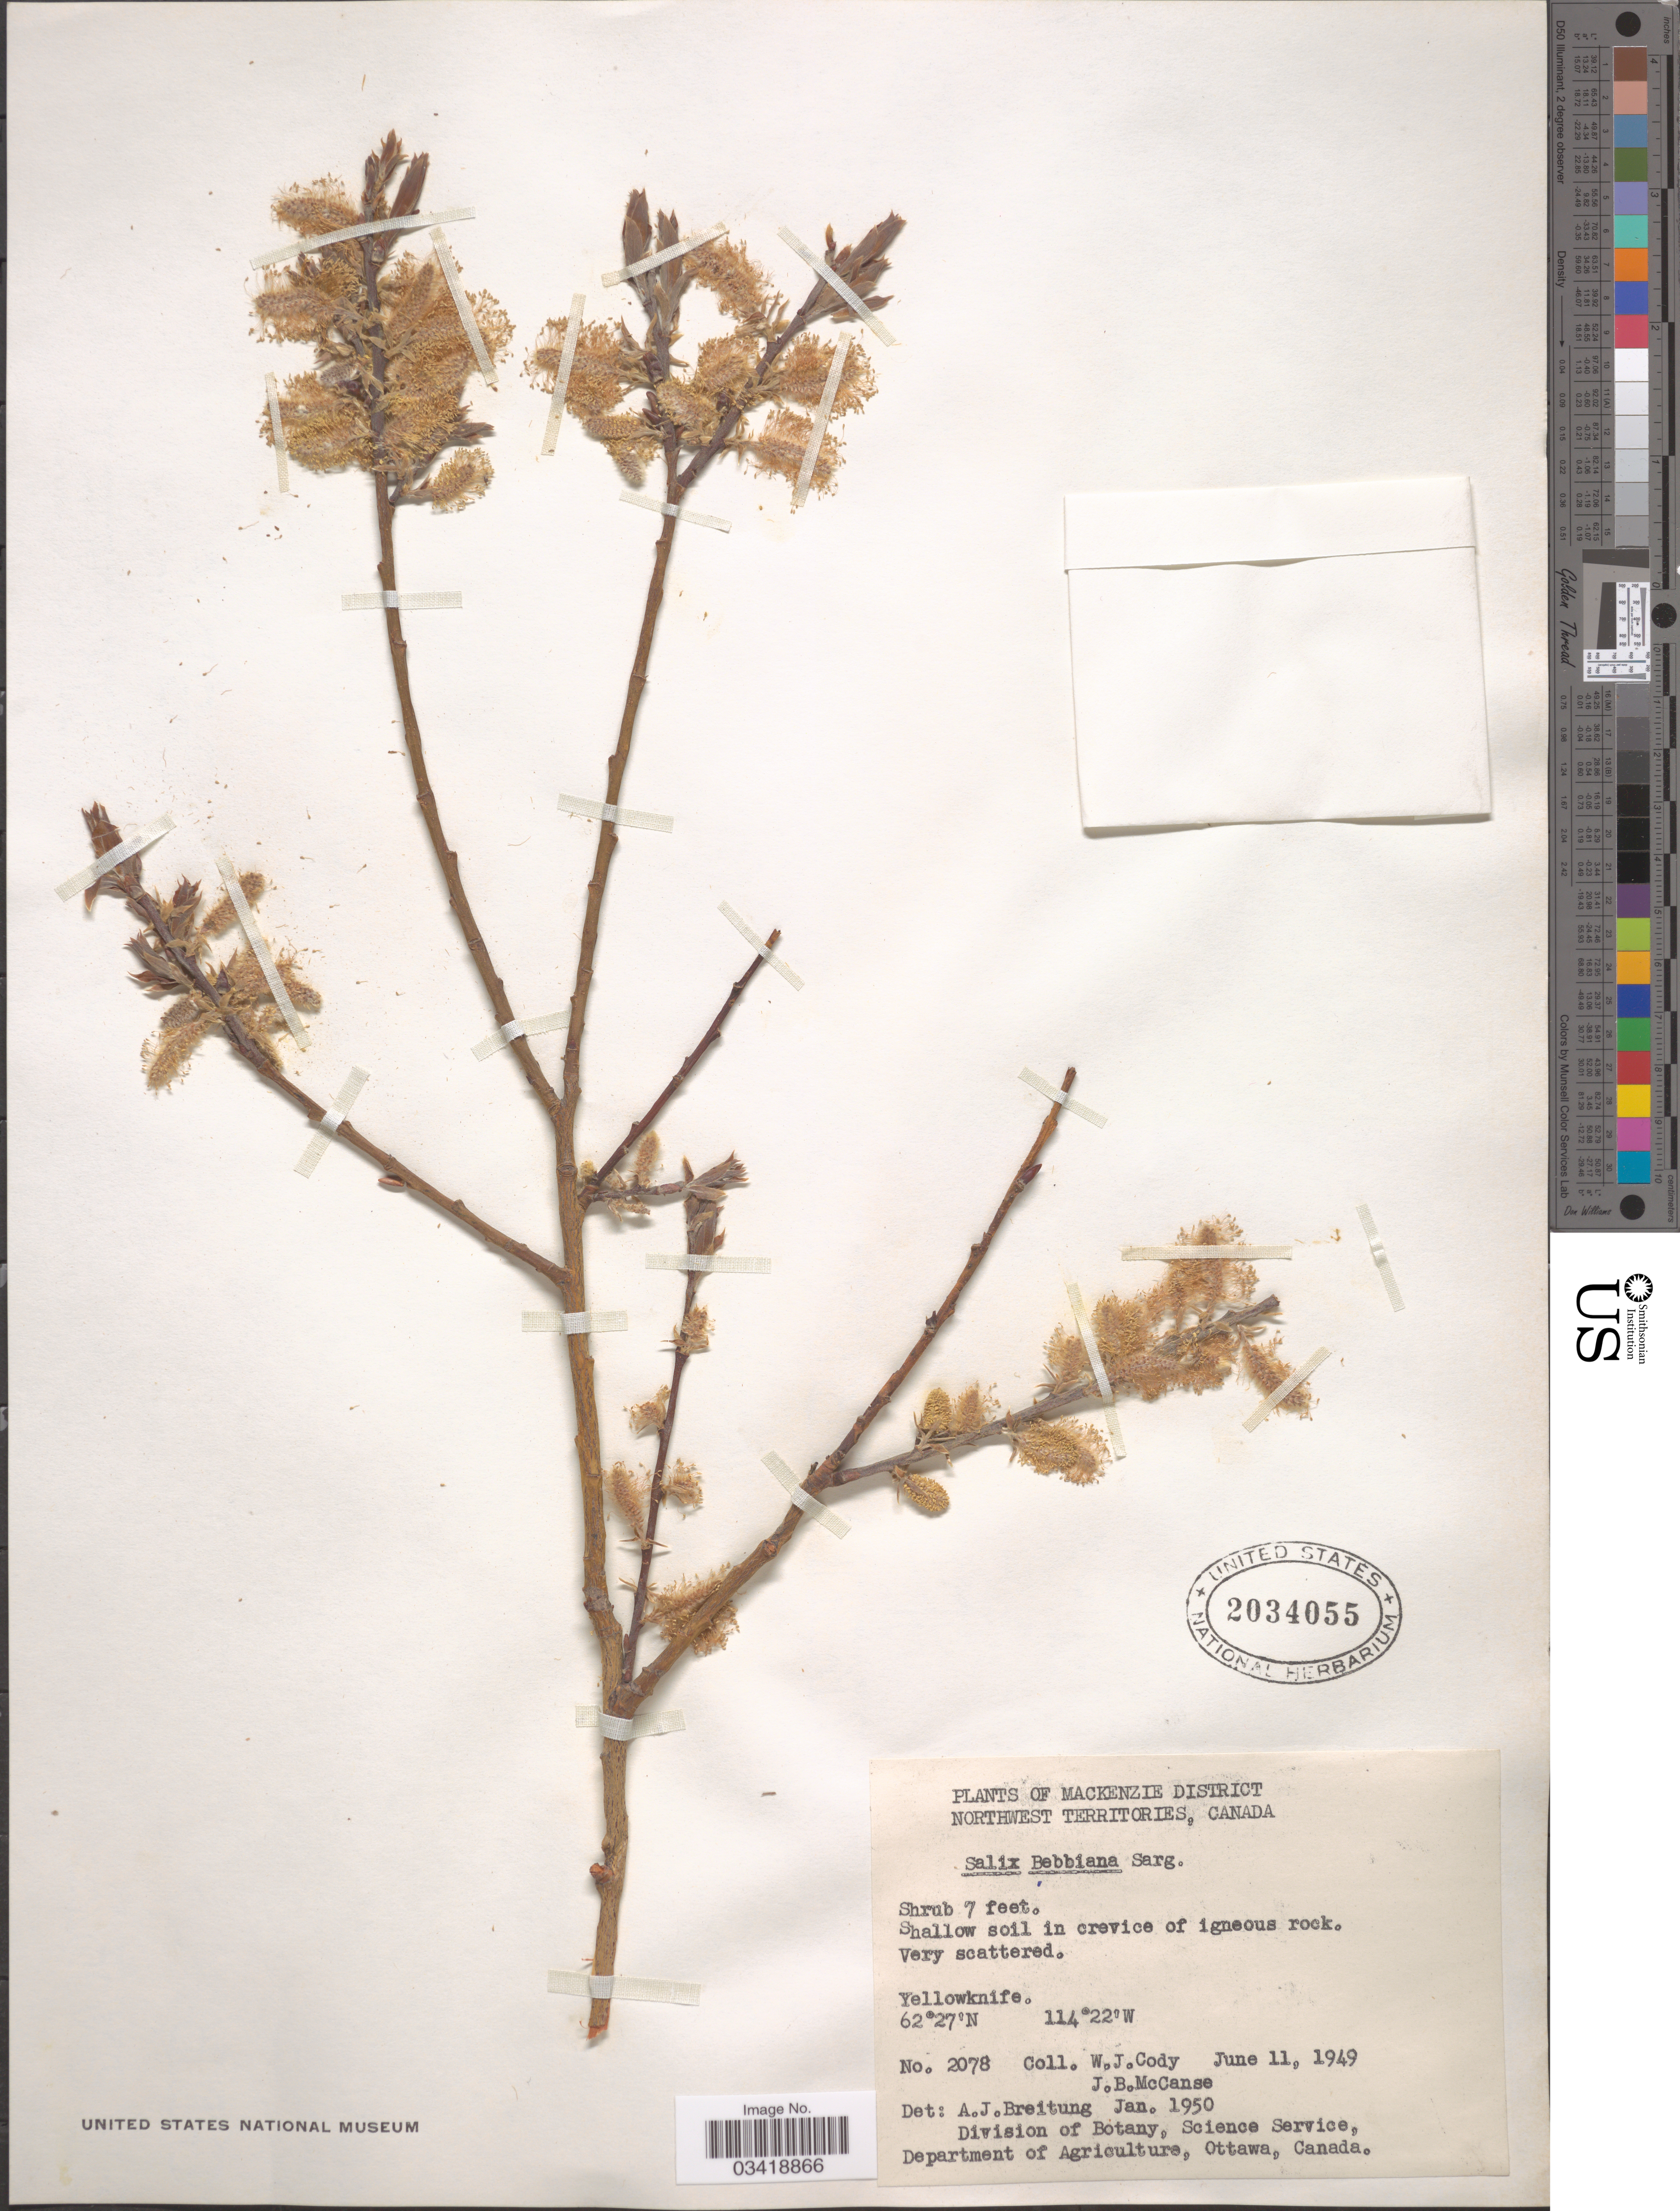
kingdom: Plantae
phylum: Tracheophyta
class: Magnoliopsida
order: Malpighiales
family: Salicaceae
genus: Salix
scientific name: Salix bebbiana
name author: Sarg.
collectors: W. Cody & J. McCanse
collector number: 2078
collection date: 1949-06-11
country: Canada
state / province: Northwest Territories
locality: Mackenzie District. Yellowknife.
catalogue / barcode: US 2034055